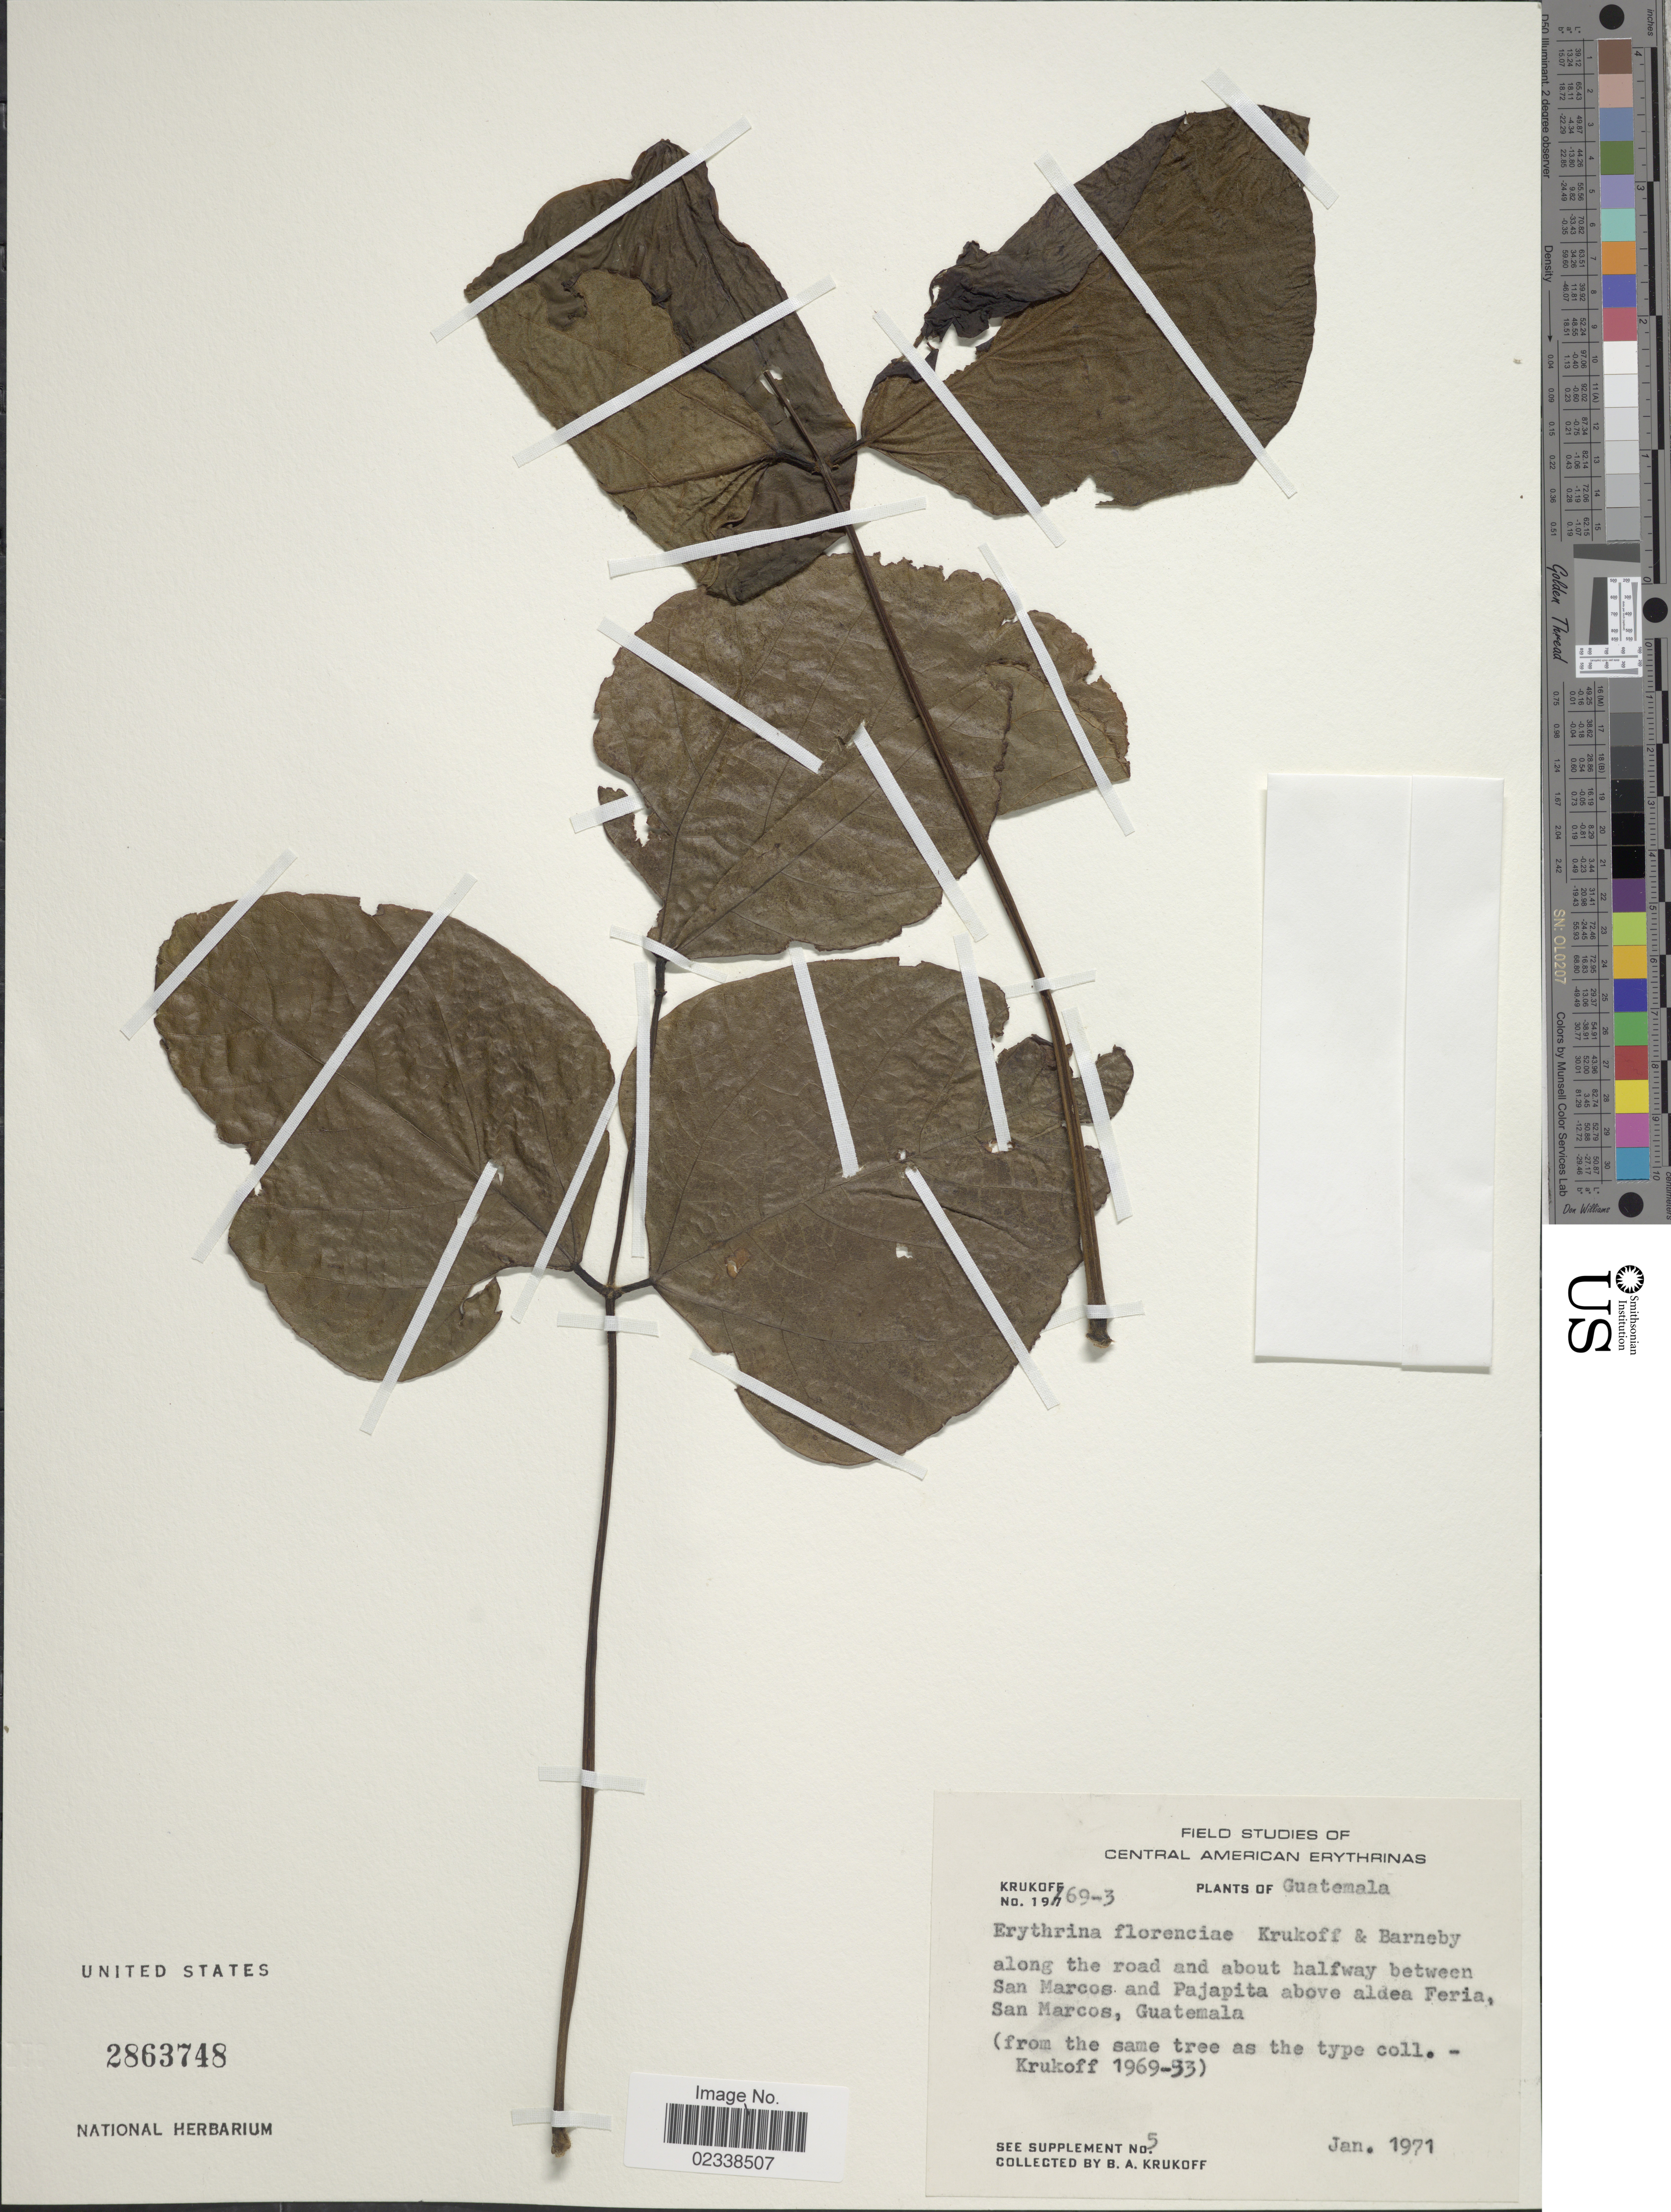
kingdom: Plantae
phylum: Tracheophyta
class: Magnoliopsida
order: Fabales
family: Fabaceae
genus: Erythrina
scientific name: Erythrina folkersii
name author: Krukoff & Moldenke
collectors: B. A. Krukoff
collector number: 1969-3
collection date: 1971-01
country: Guatemala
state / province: San Marcos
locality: Along the road and about halfway between San Marcos and Pajapita above aldea Feria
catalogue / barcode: US 2863748